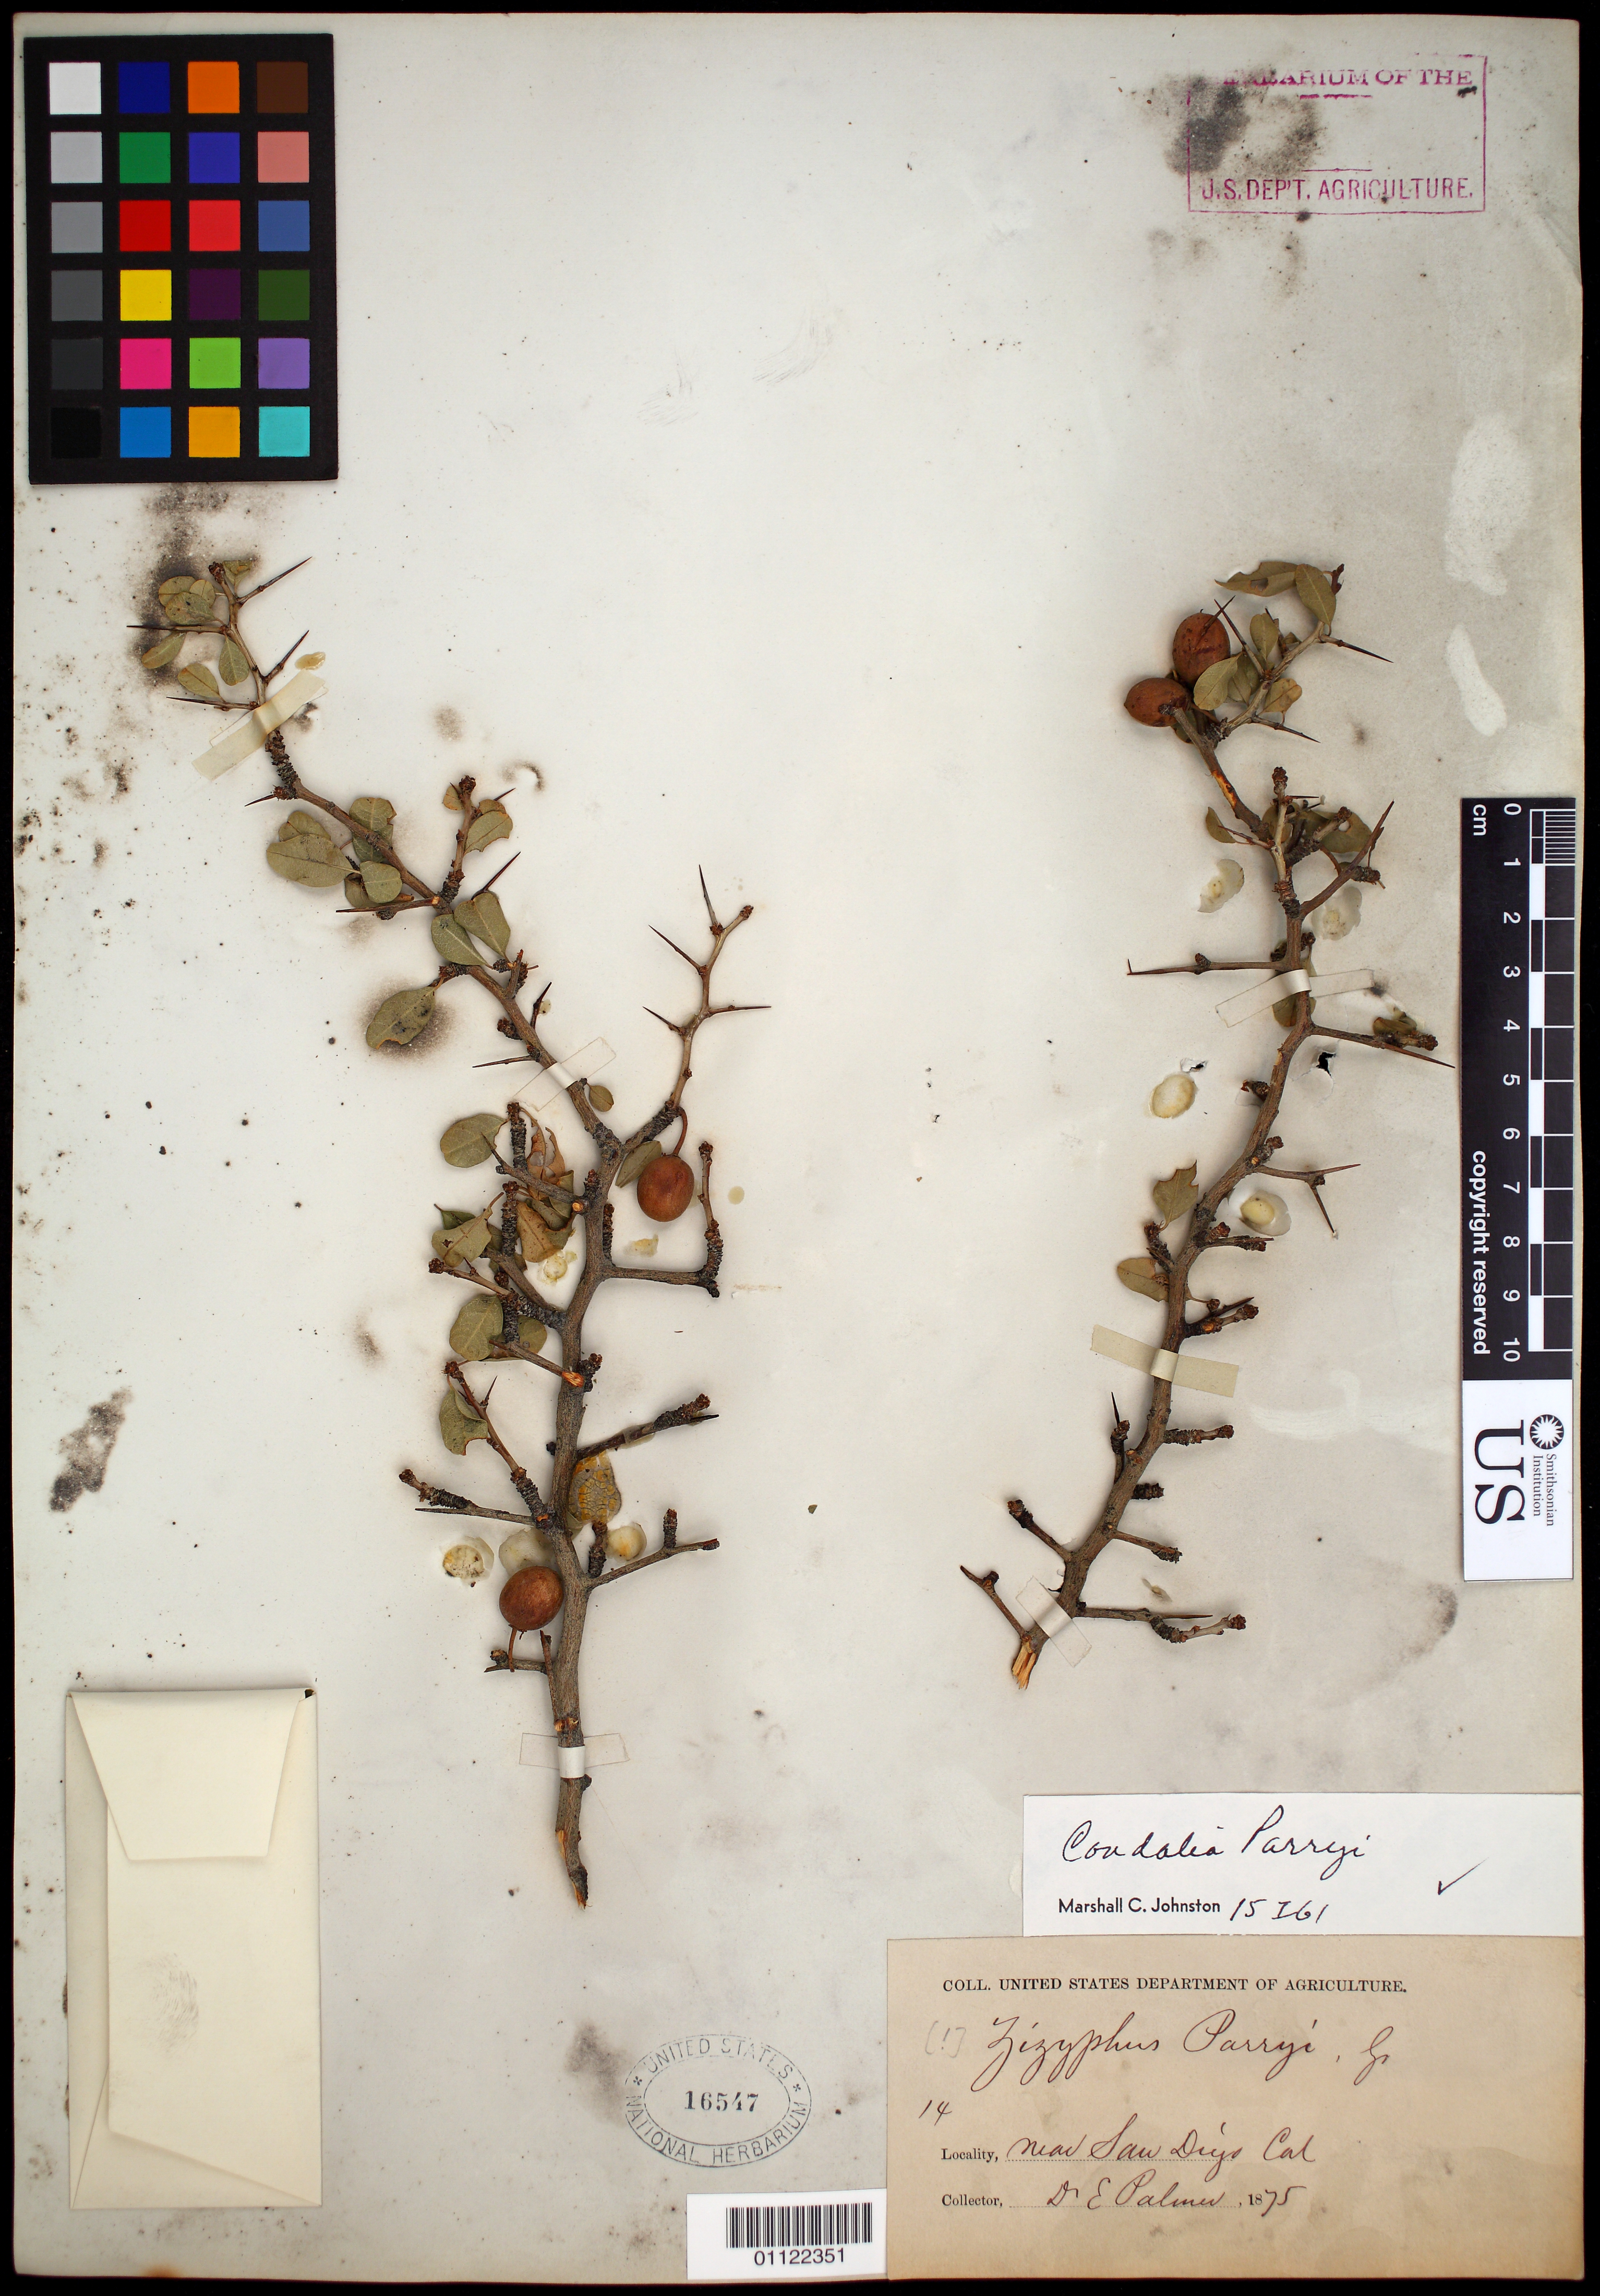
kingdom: Plantae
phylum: Tracheophyta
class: Magnoliopsida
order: Rosales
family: Rhamnaceae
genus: Pseudoziziphus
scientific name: Pseudoziziphus parryi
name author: (Torr.) Hauenschild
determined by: Strong, Mark T., (BOT), Smithsonian Institution - National Museum of Natural History (UNITED STATES)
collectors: E. Palmer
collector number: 14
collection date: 1875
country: United States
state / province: California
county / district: San Diego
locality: San Diego.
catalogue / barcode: US 16547